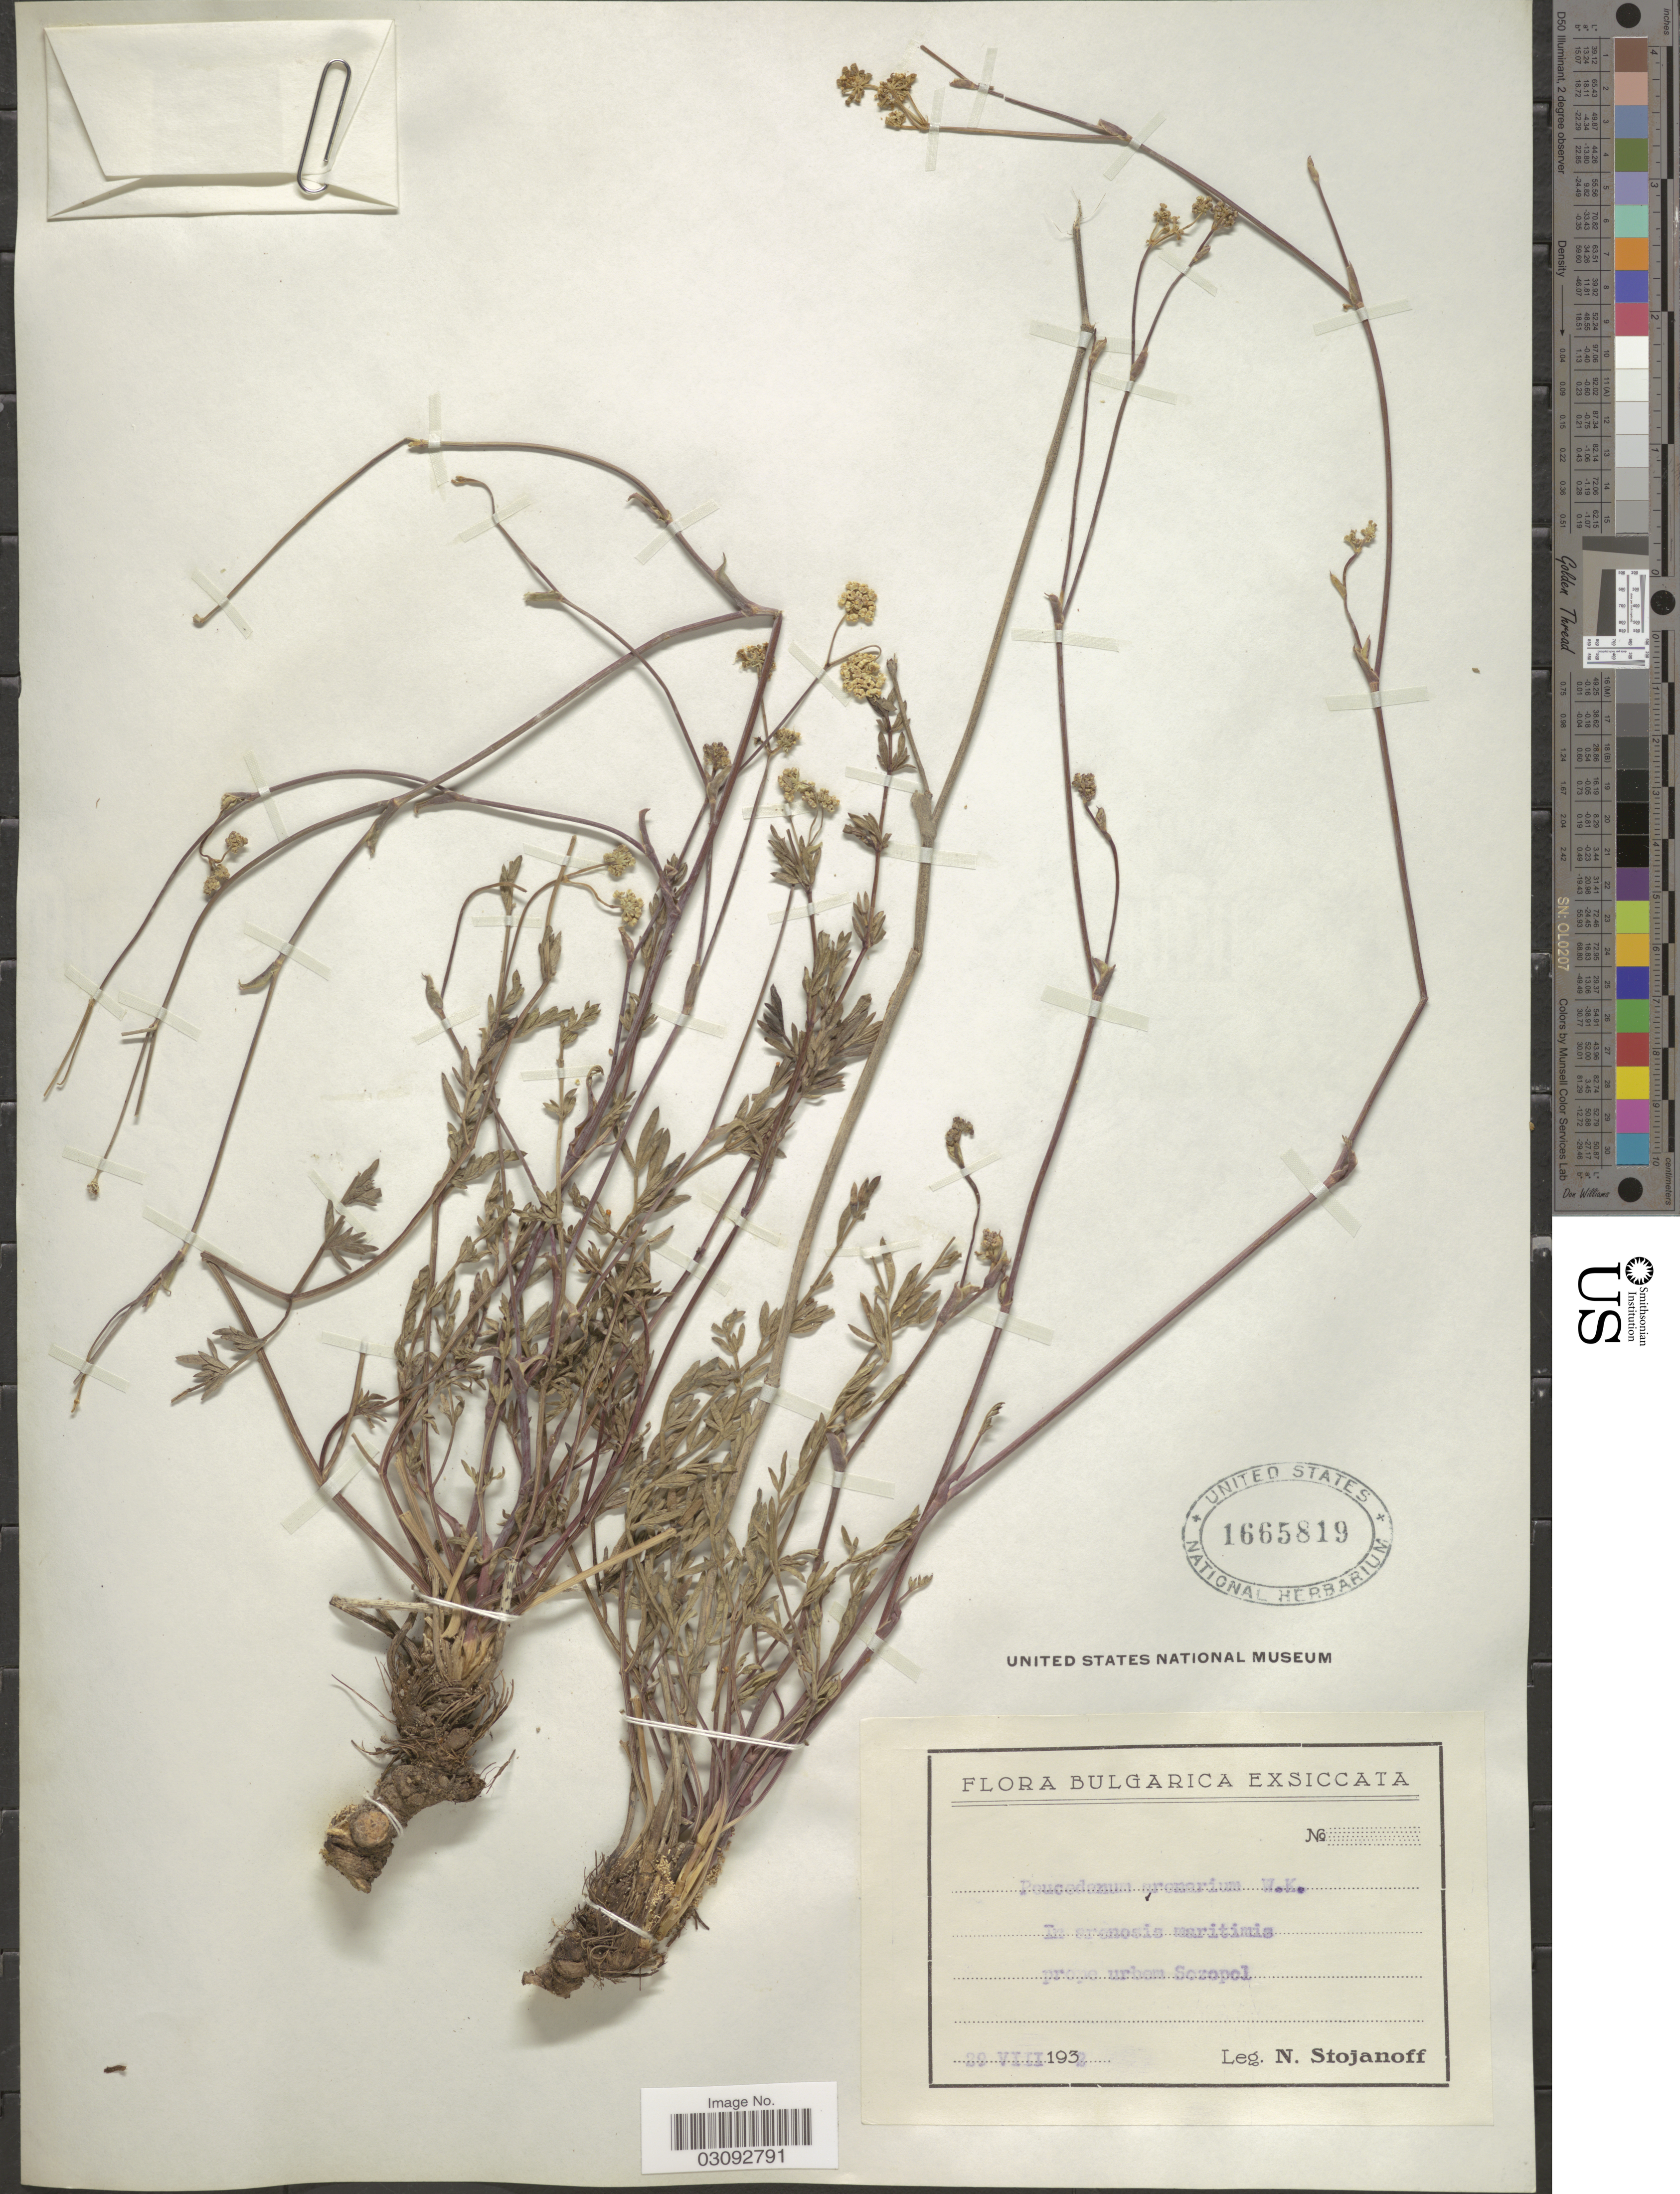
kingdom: Plantae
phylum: Tracheophyta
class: Magnoliopsida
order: Apiales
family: Apiaceae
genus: Peucedanum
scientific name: Peucedanum arenarium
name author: Waldst. & Kit.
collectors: N. Stojanoff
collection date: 1932-08-29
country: Bulgaria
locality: In arenosis maritimis prope urbem Sozopol.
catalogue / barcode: US 1665819